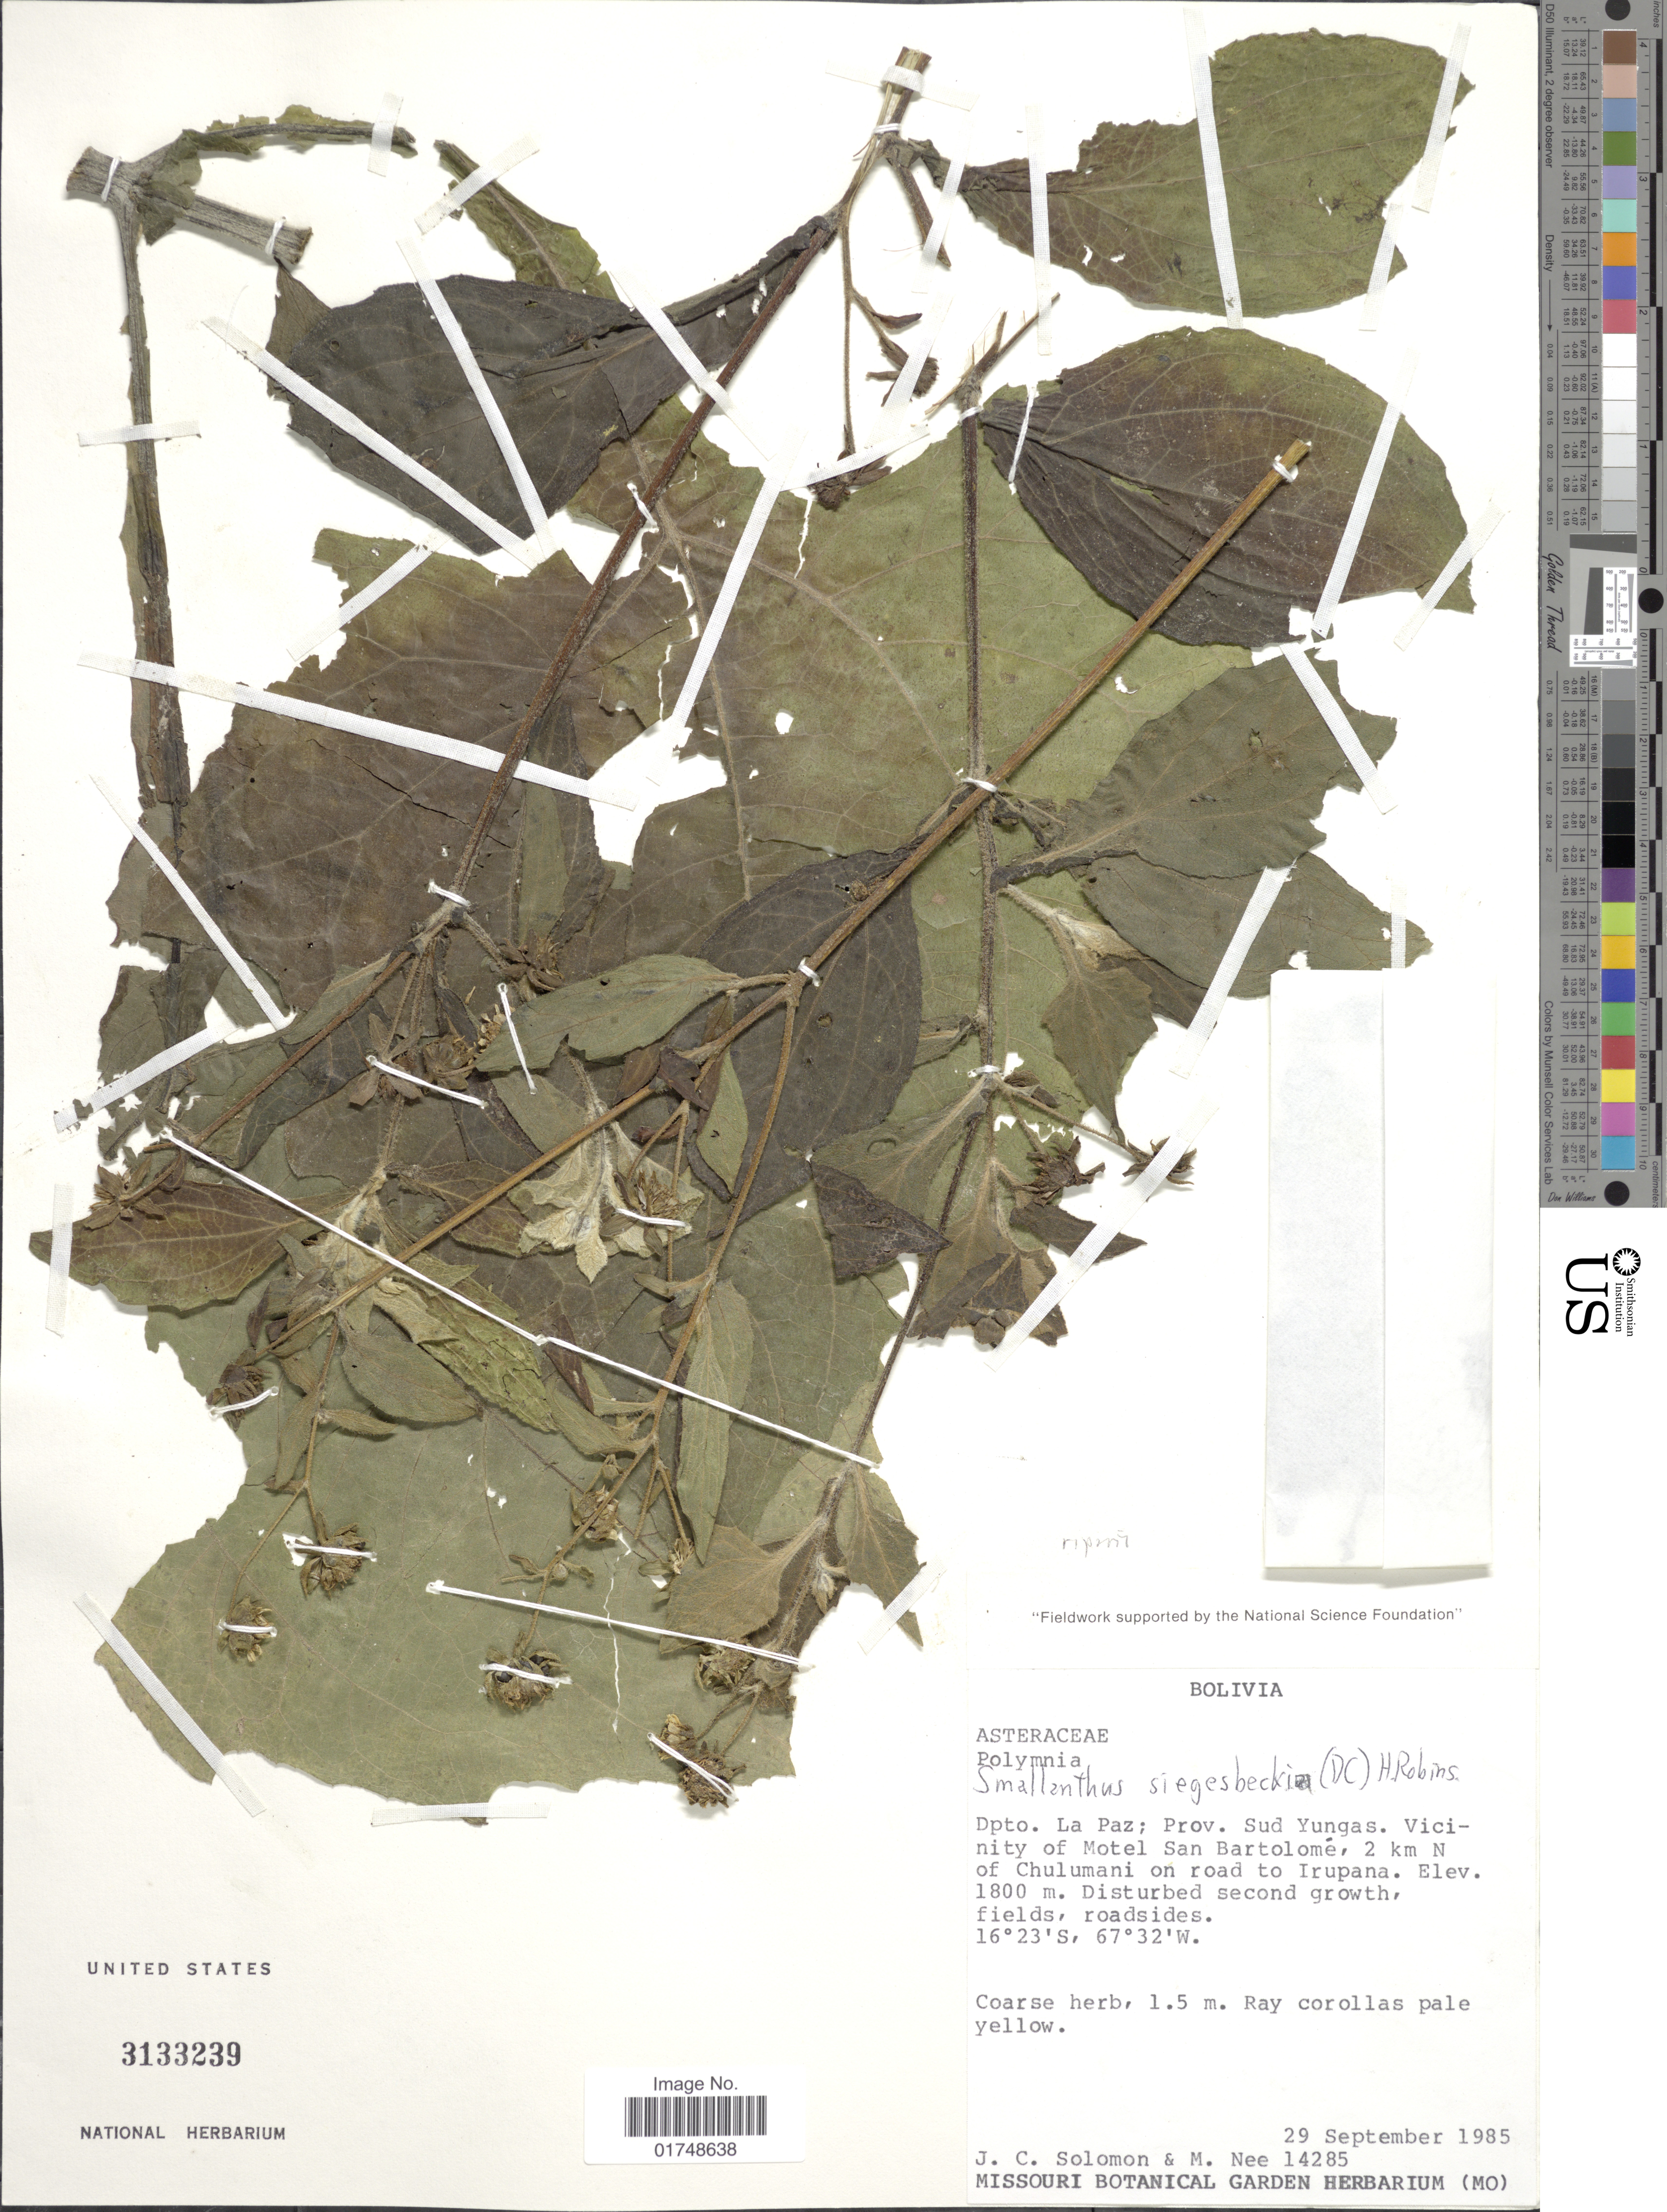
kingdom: Plantae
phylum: Tracheophyta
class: Magnoliopsida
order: Asterales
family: Asteraceae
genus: Smallanthus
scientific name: Smallanthus siegesbeckia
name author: (DC.) H. Rob.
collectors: J. C. Solomon & M. Nee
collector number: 14285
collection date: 1985-09-29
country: Bolivia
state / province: La Paz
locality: Dpto. La Paz; Prov. Sud Yungas. Vicinity of Motel San Bartolomo, 2 km N of Chulumani on road to Irupana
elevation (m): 1800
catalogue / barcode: US 3133239